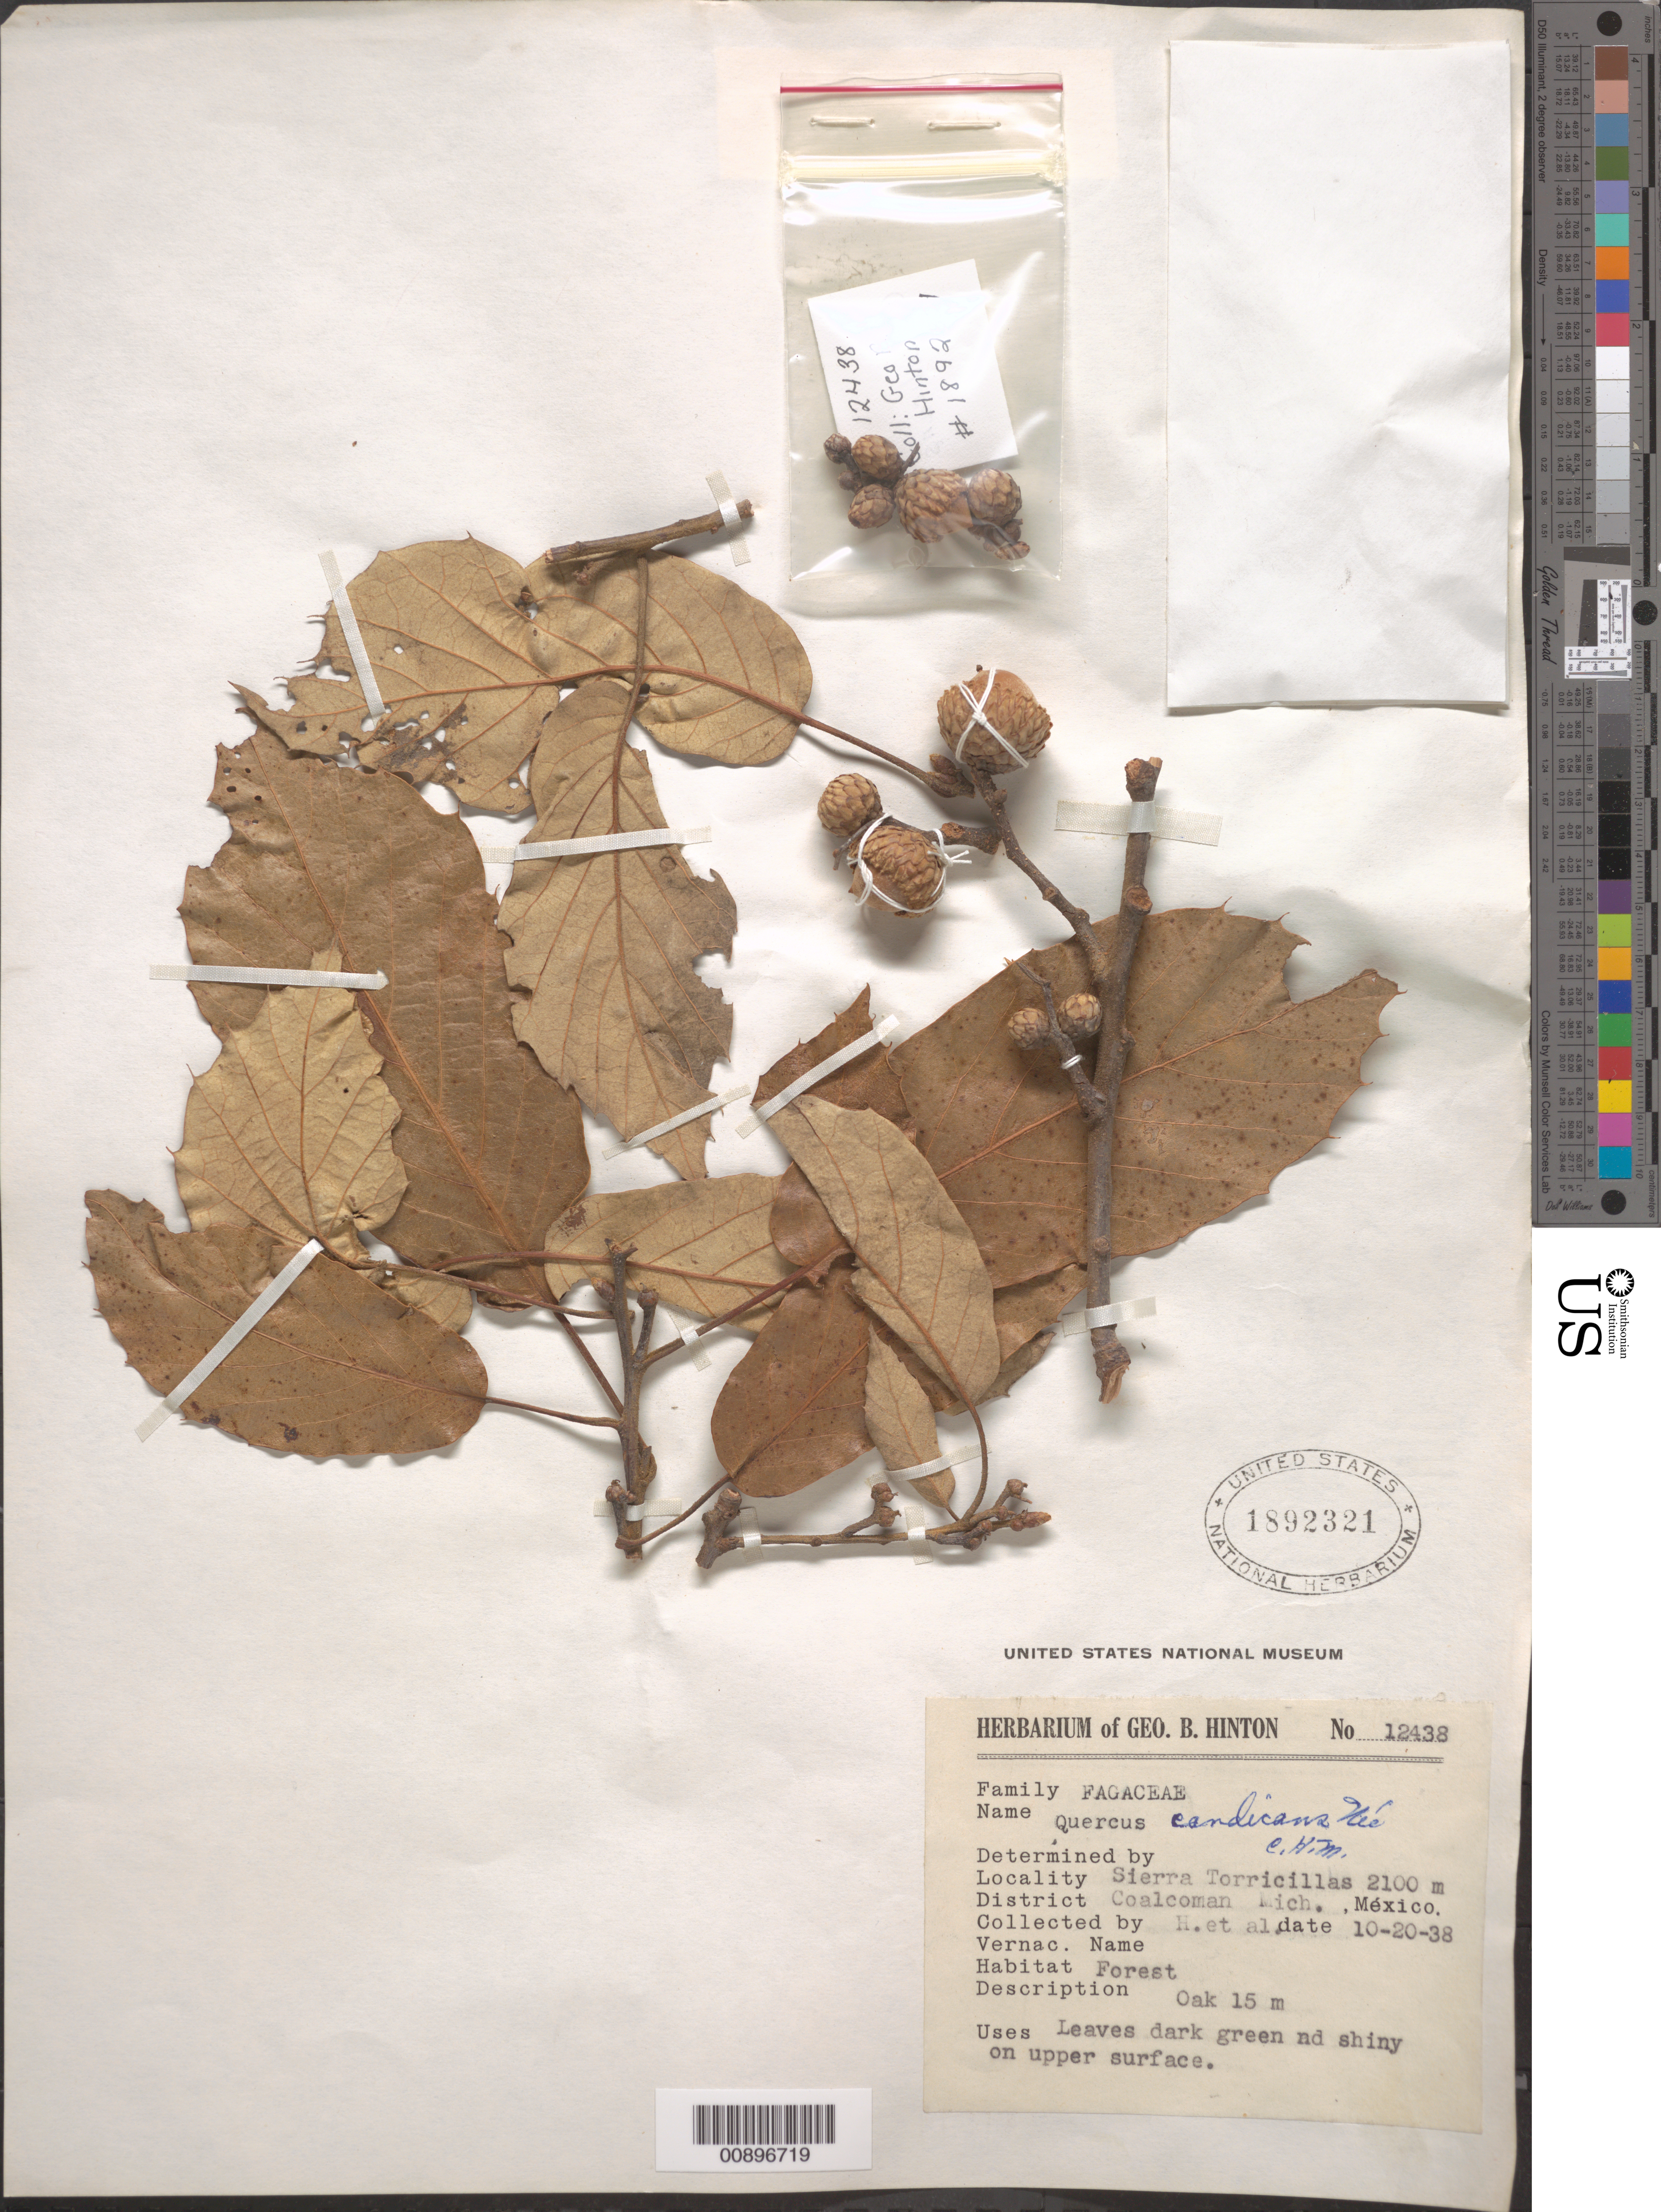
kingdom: Plantae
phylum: Tracheophyta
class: Magnoliopsida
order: Fagales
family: Fagaceae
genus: Quercus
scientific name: Quercus candicans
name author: Née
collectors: G. B. Hinton & et al.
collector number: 12438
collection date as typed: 20 Oct 1938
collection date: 1938-10-20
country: Mexico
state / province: Michoacán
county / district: Coalcomán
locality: Sierra Torricillas, District Coalcomán, Michoacán.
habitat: Forest.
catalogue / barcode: US 1892321